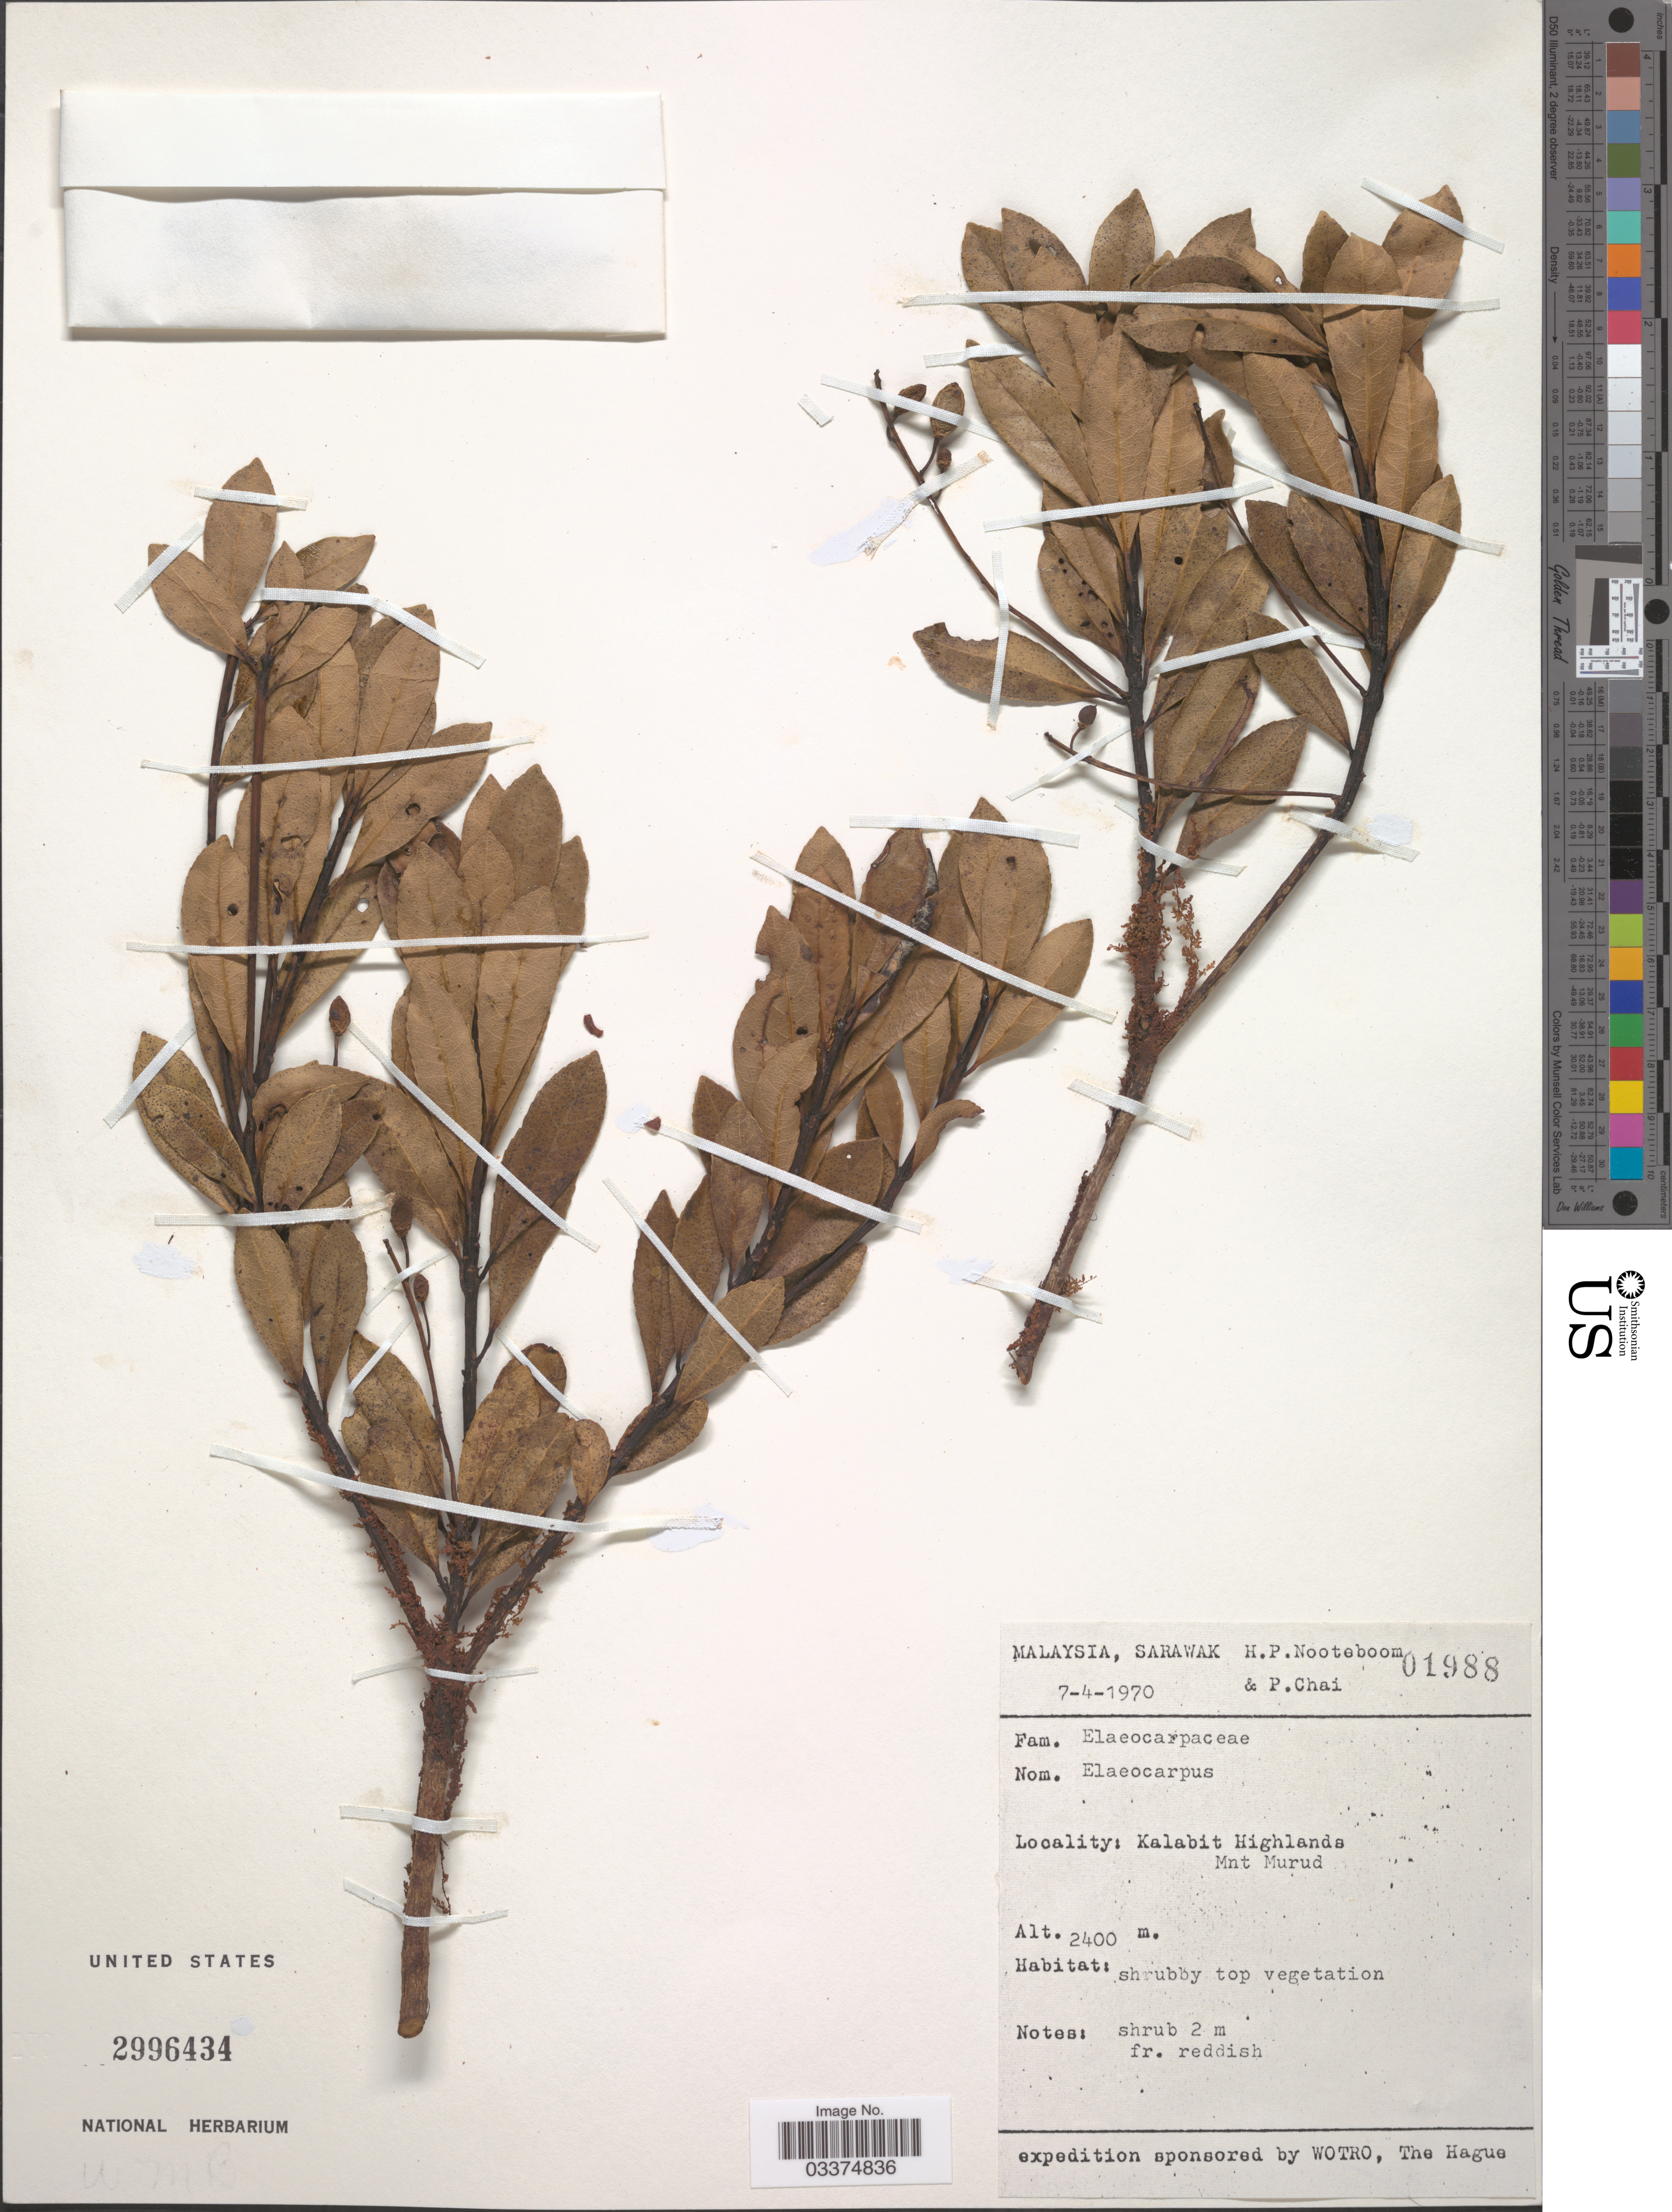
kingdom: Plantae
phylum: Tracheophyta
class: Magnoliopsida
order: Oxalidales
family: Elaeocarpaceae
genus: Elaeocarpus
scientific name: Elaeocarpus sp.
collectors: H. P. Nooteboom & P. Chai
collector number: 01988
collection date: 1970-04-07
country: Malaysia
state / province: Sarawak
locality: Kalabit Highlands. Mnt Murud.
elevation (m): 2400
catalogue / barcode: US 2996434